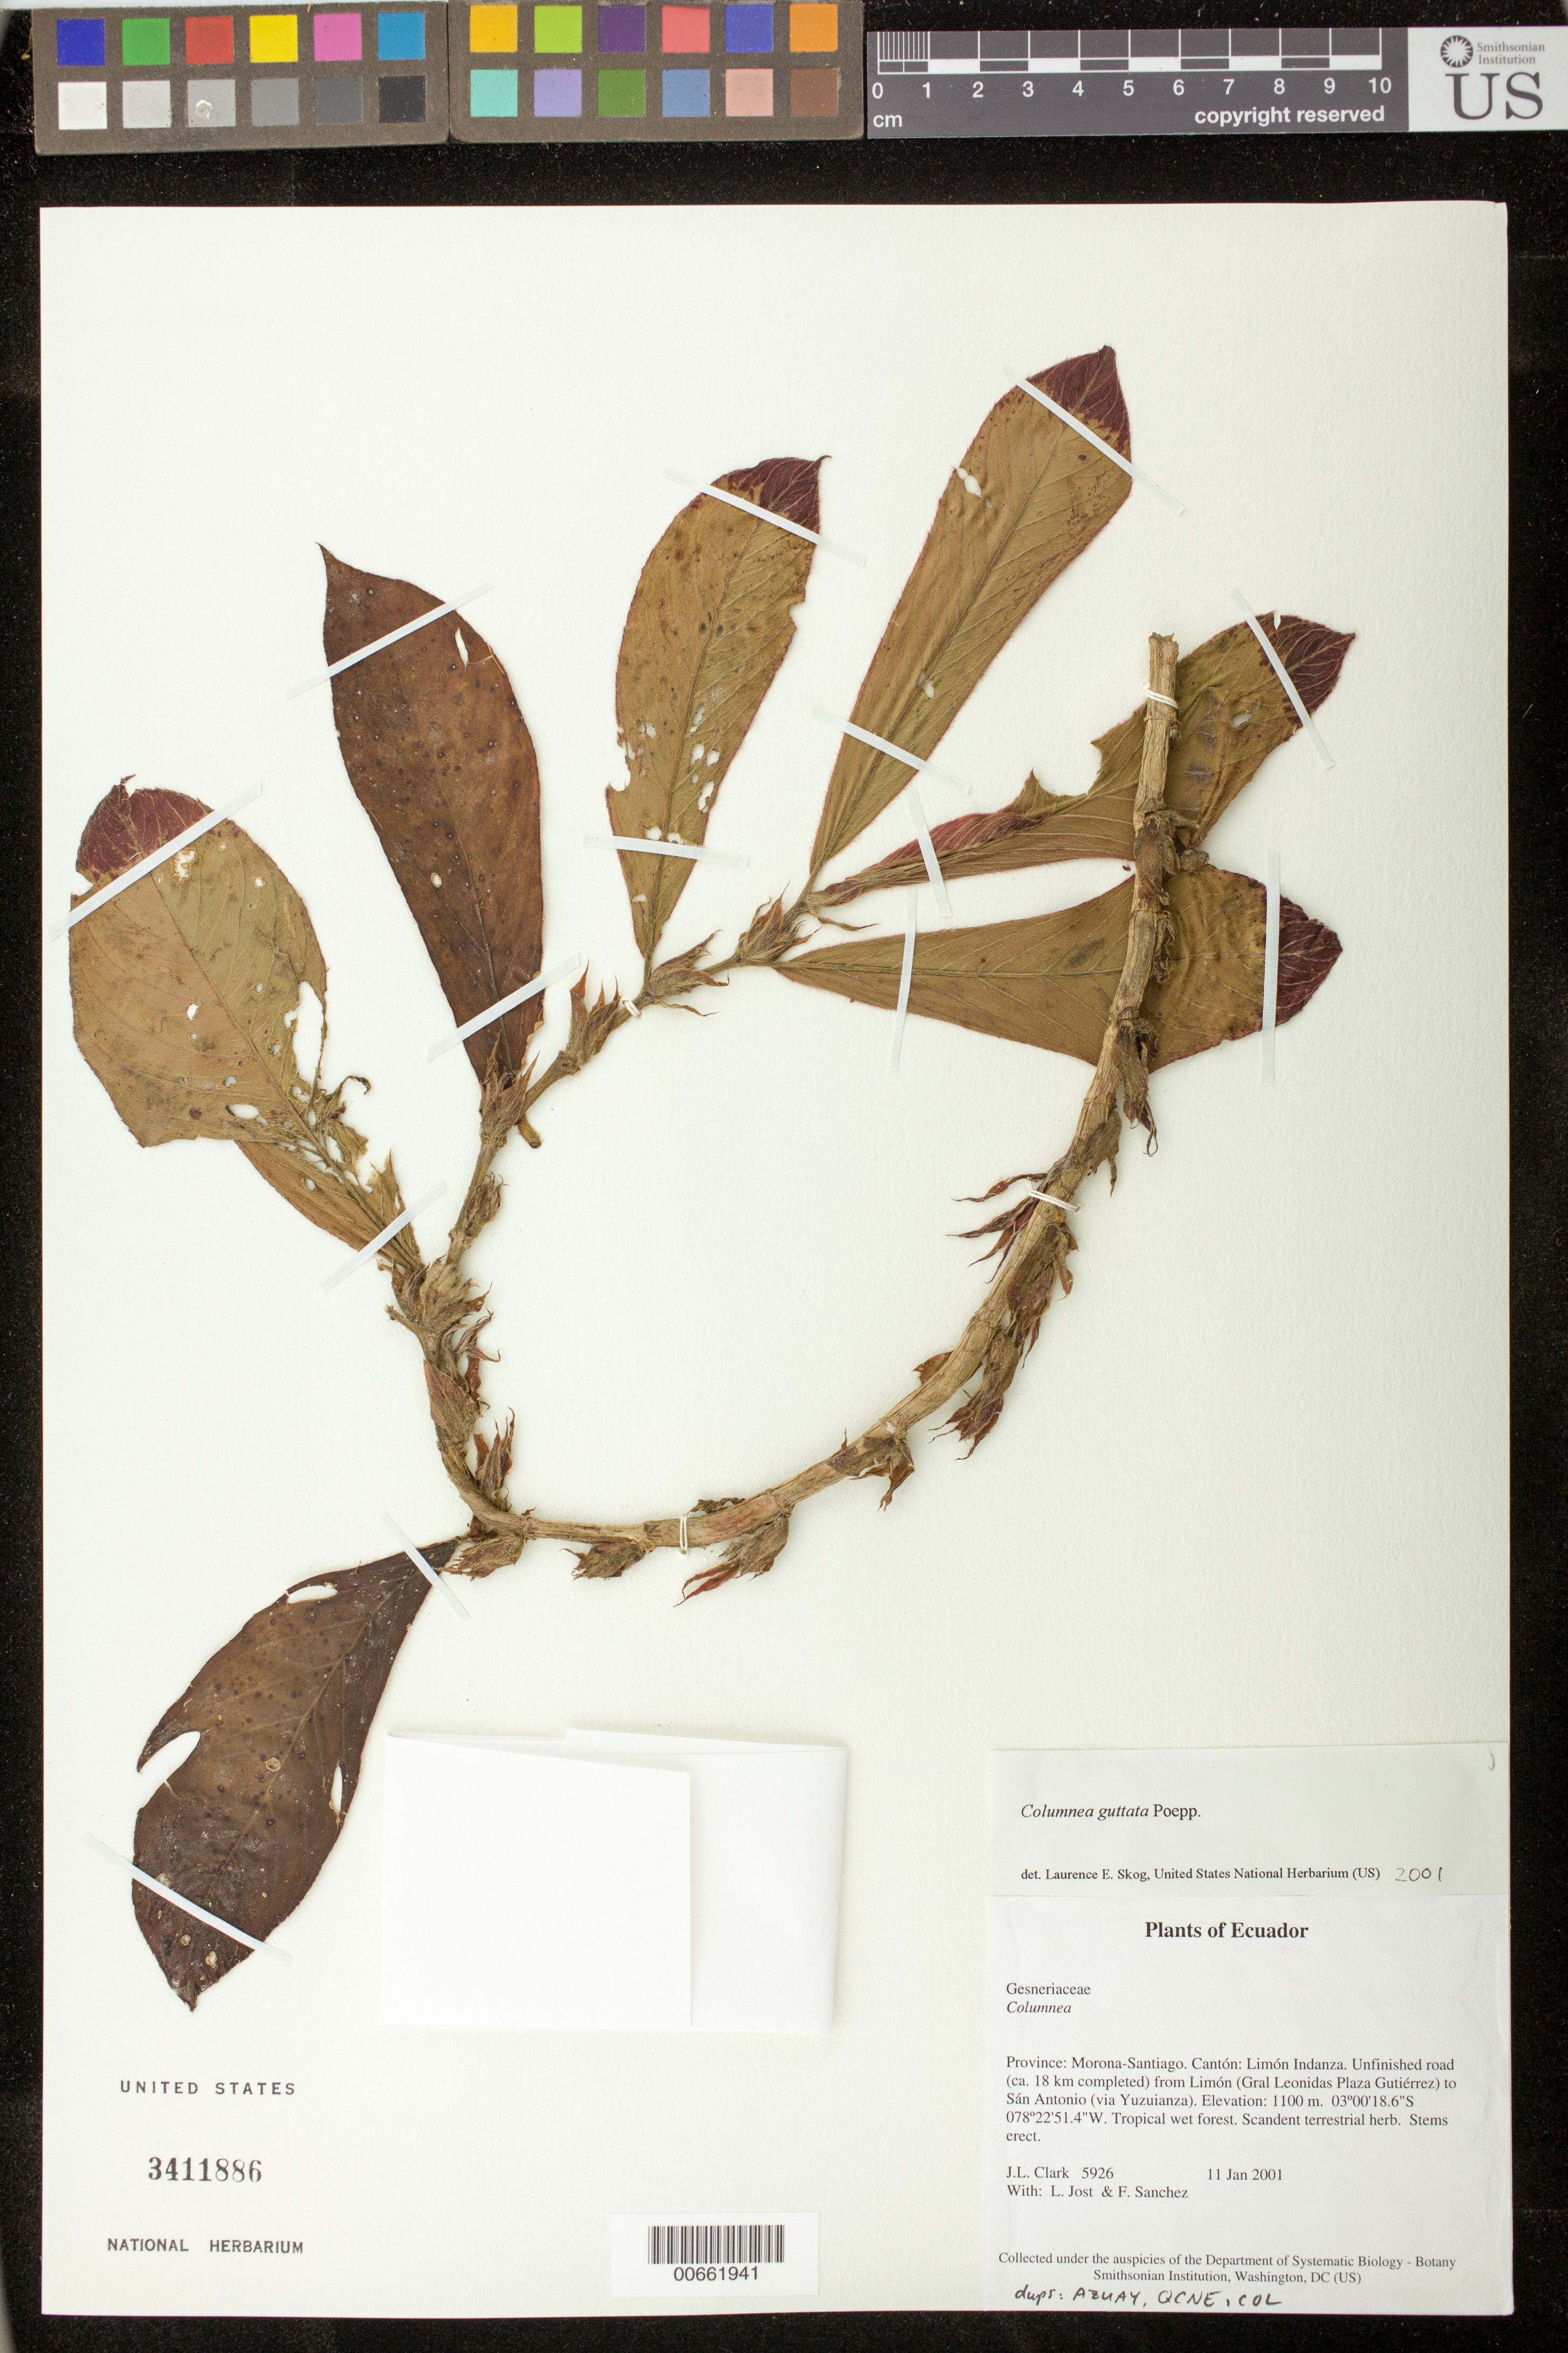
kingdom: Plantae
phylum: Tracheophyta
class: Magnoliopsida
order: Lamiales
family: Gesneriaceae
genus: Columnea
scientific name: Columnea guttata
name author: Poepp.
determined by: Skog, Laurence E.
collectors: J. L. Clark, L. Jost & F. Sanchez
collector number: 5926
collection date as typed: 11 Jan 2001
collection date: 2001-01-11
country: Ecuador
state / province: Morona-Santiago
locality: Cantón: Limón Indanza. Unfinished road (ca. 18 km completed) from Limón (Gral Leonidas Plaza Gutiérrez) to Sán Antonio (via Yuzuianza).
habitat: Tropical wet forest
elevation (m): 1100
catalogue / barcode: US 3411886